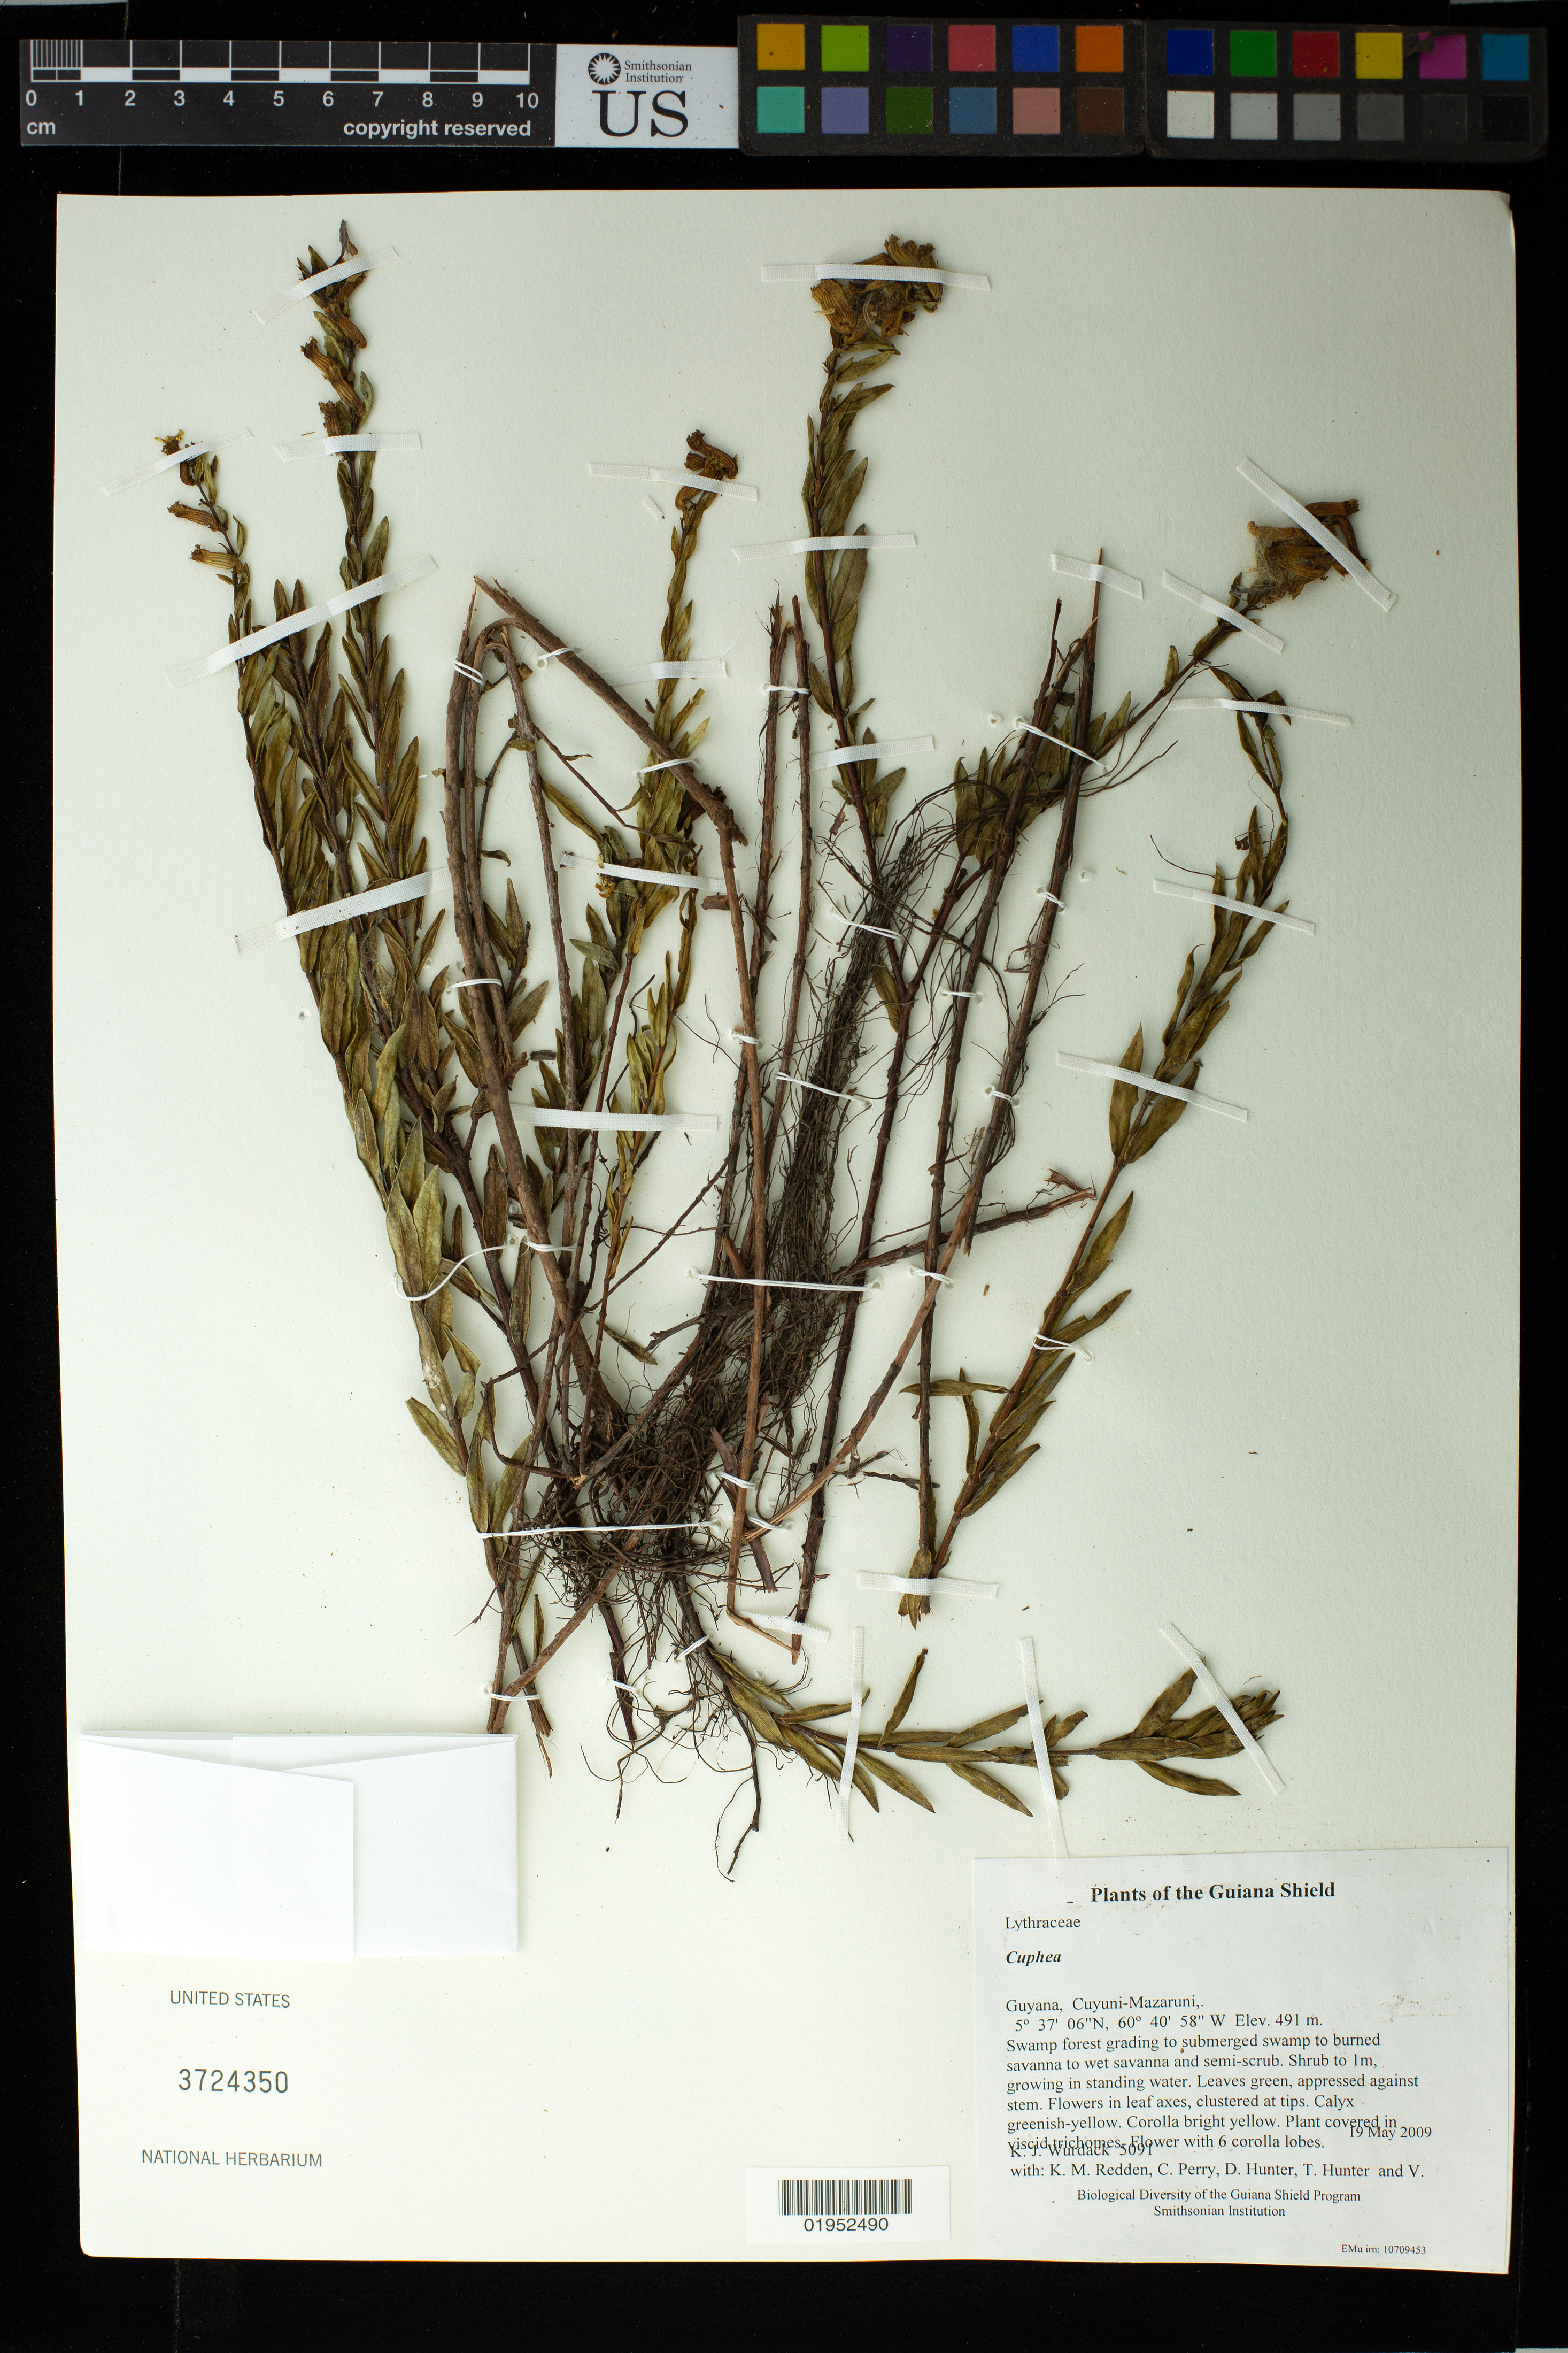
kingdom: Plantae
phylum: Tracheophyta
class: Magnoliopsida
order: Myrtales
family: Lythraceae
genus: Cuphea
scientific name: Cuphea sp.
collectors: K. Wurdack, K. M. Redden, C. Perry, D. Hunter, T. Hunter & V. Roland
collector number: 5091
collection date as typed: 19 May 2009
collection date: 2009-05-19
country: Guyana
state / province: Cuyuni-Mazaruni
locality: Kato River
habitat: Swamp forest grading to submerged swamp to burned savanna to wet savanna and semi-scrub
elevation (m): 491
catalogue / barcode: US 3724350